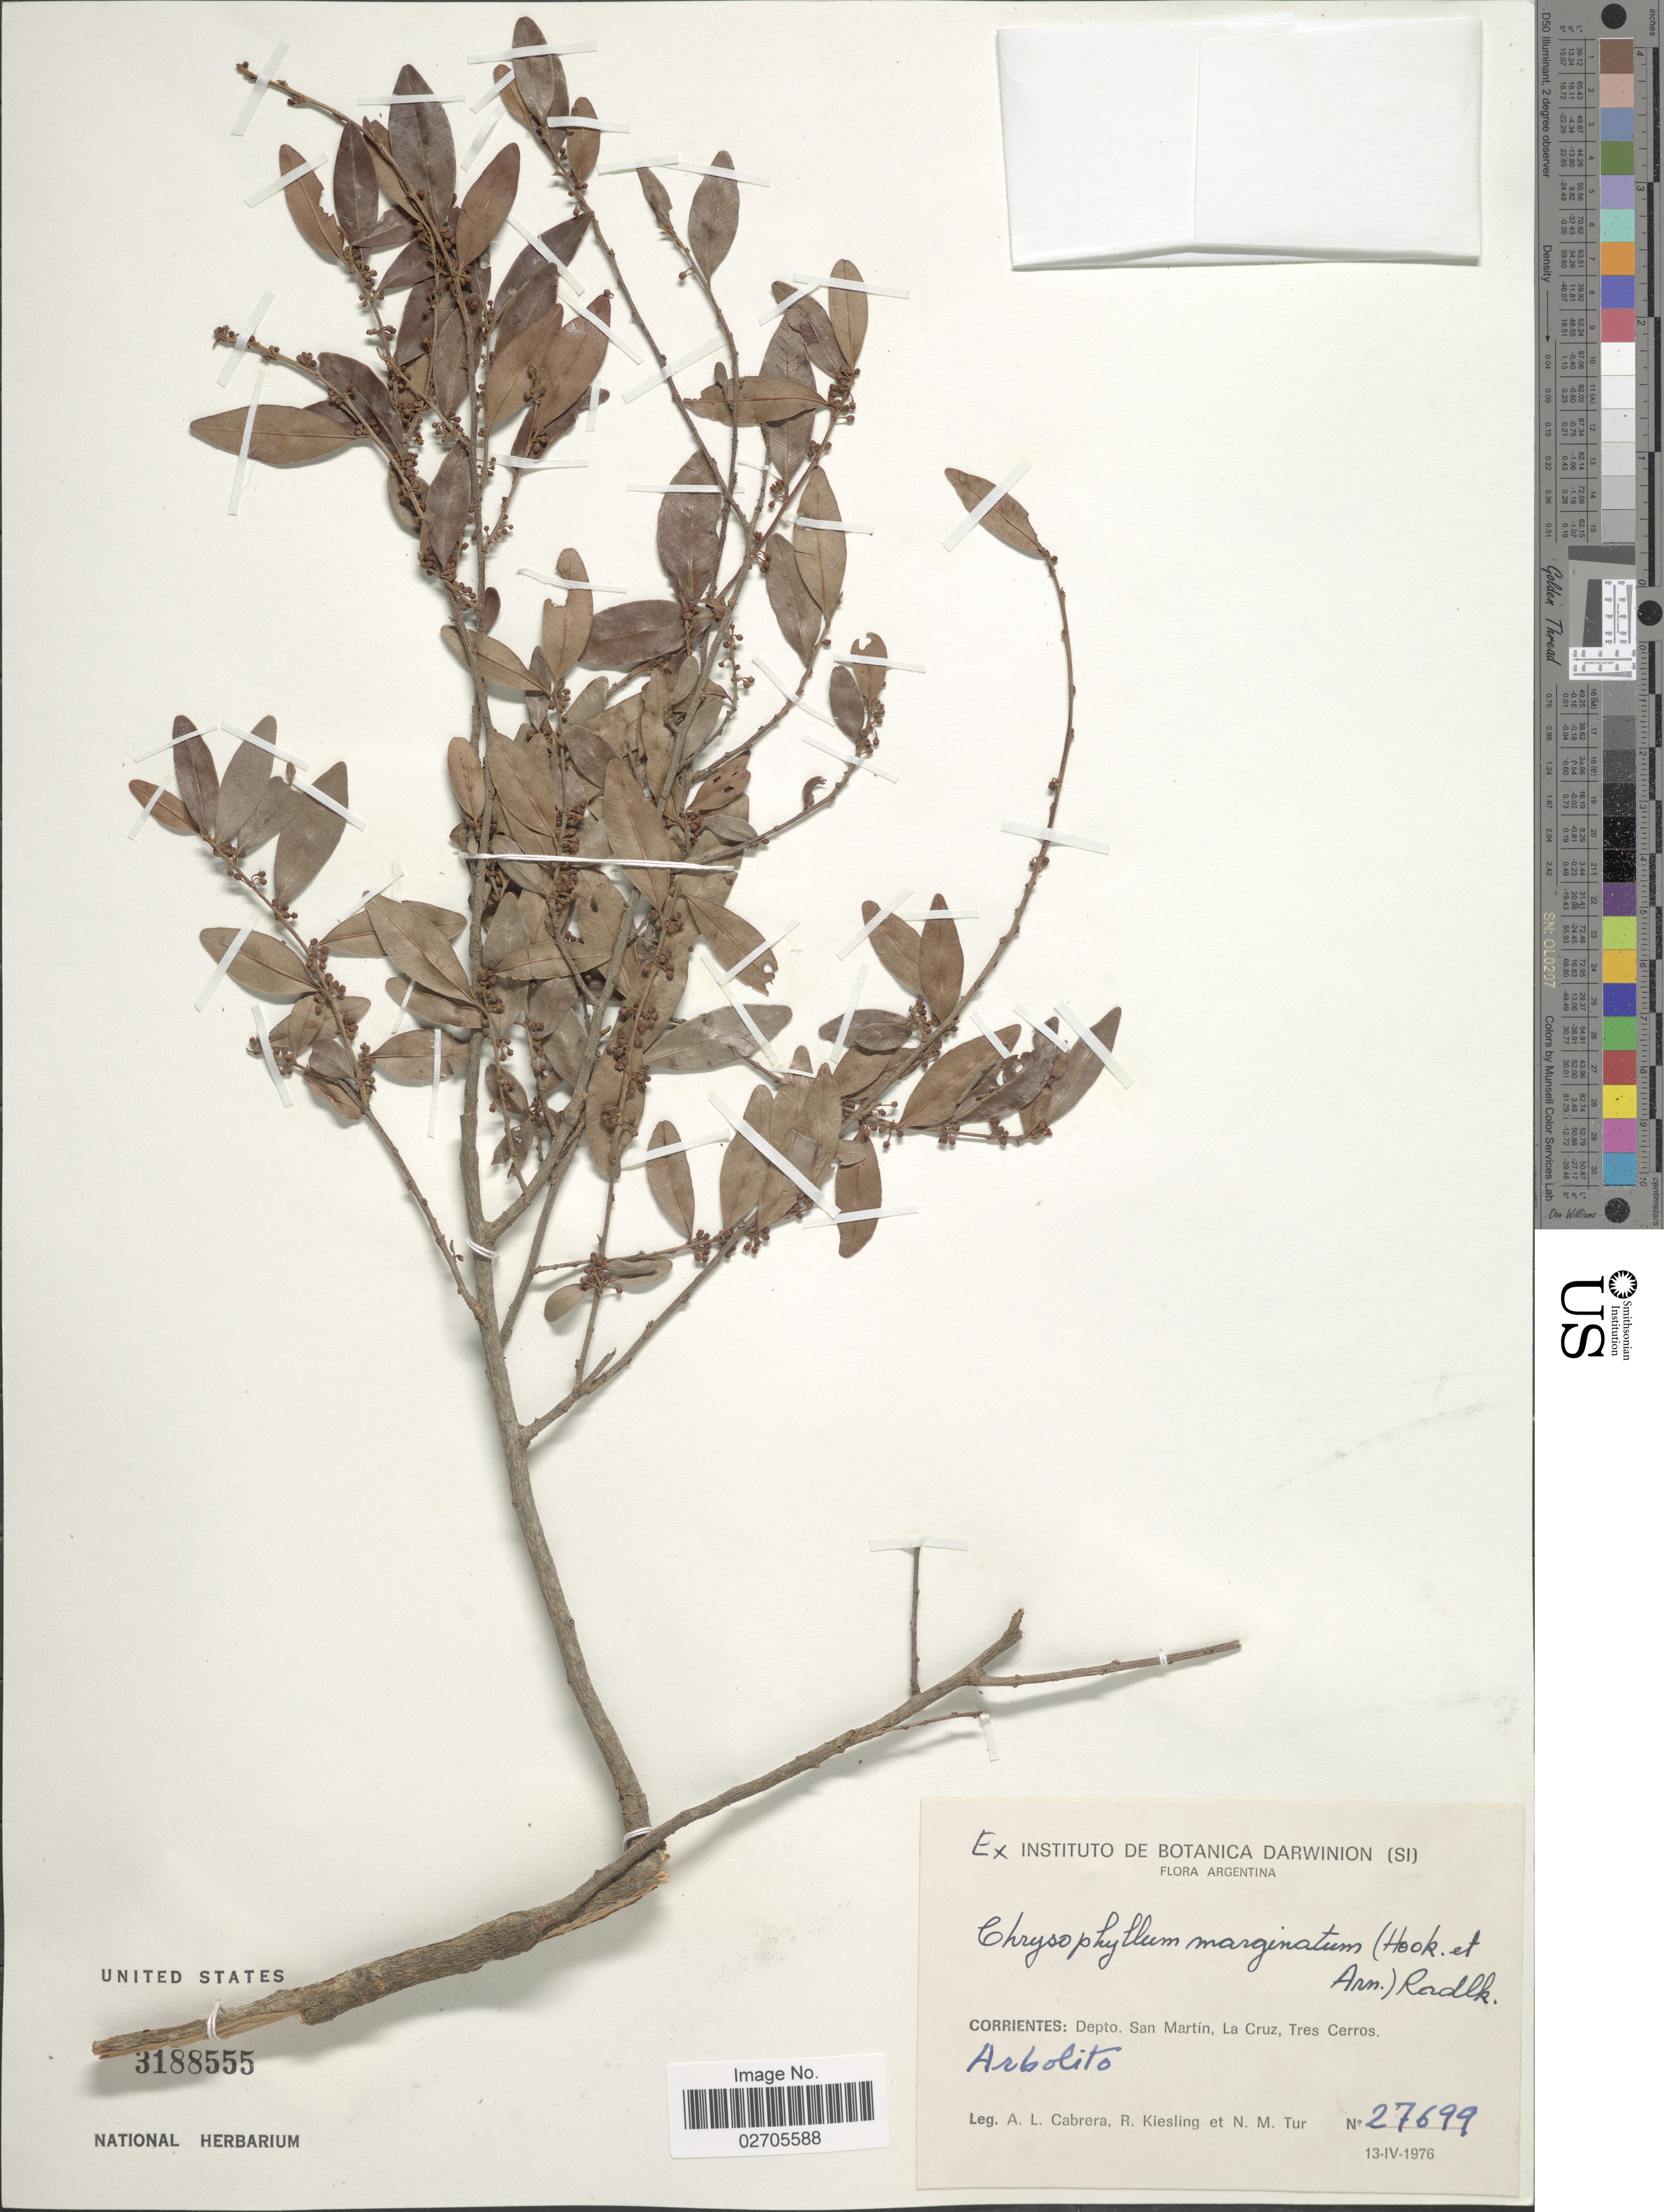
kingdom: Plantae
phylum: Tracheophyta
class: Magnoliopsida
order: Ericales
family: Sapotaceae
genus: Chrysophyllum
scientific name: Chrysophyllum marginatum subsp. marginatum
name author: (Hook. & Arn.) Radlk.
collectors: A. L. Cabrera, R. Kiesling & N. M. Tur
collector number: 27699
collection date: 1976-04-13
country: Argentina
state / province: Corrientes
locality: Depto. San Martín, La Cruz, Tres Cerros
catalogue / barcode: US 3188555